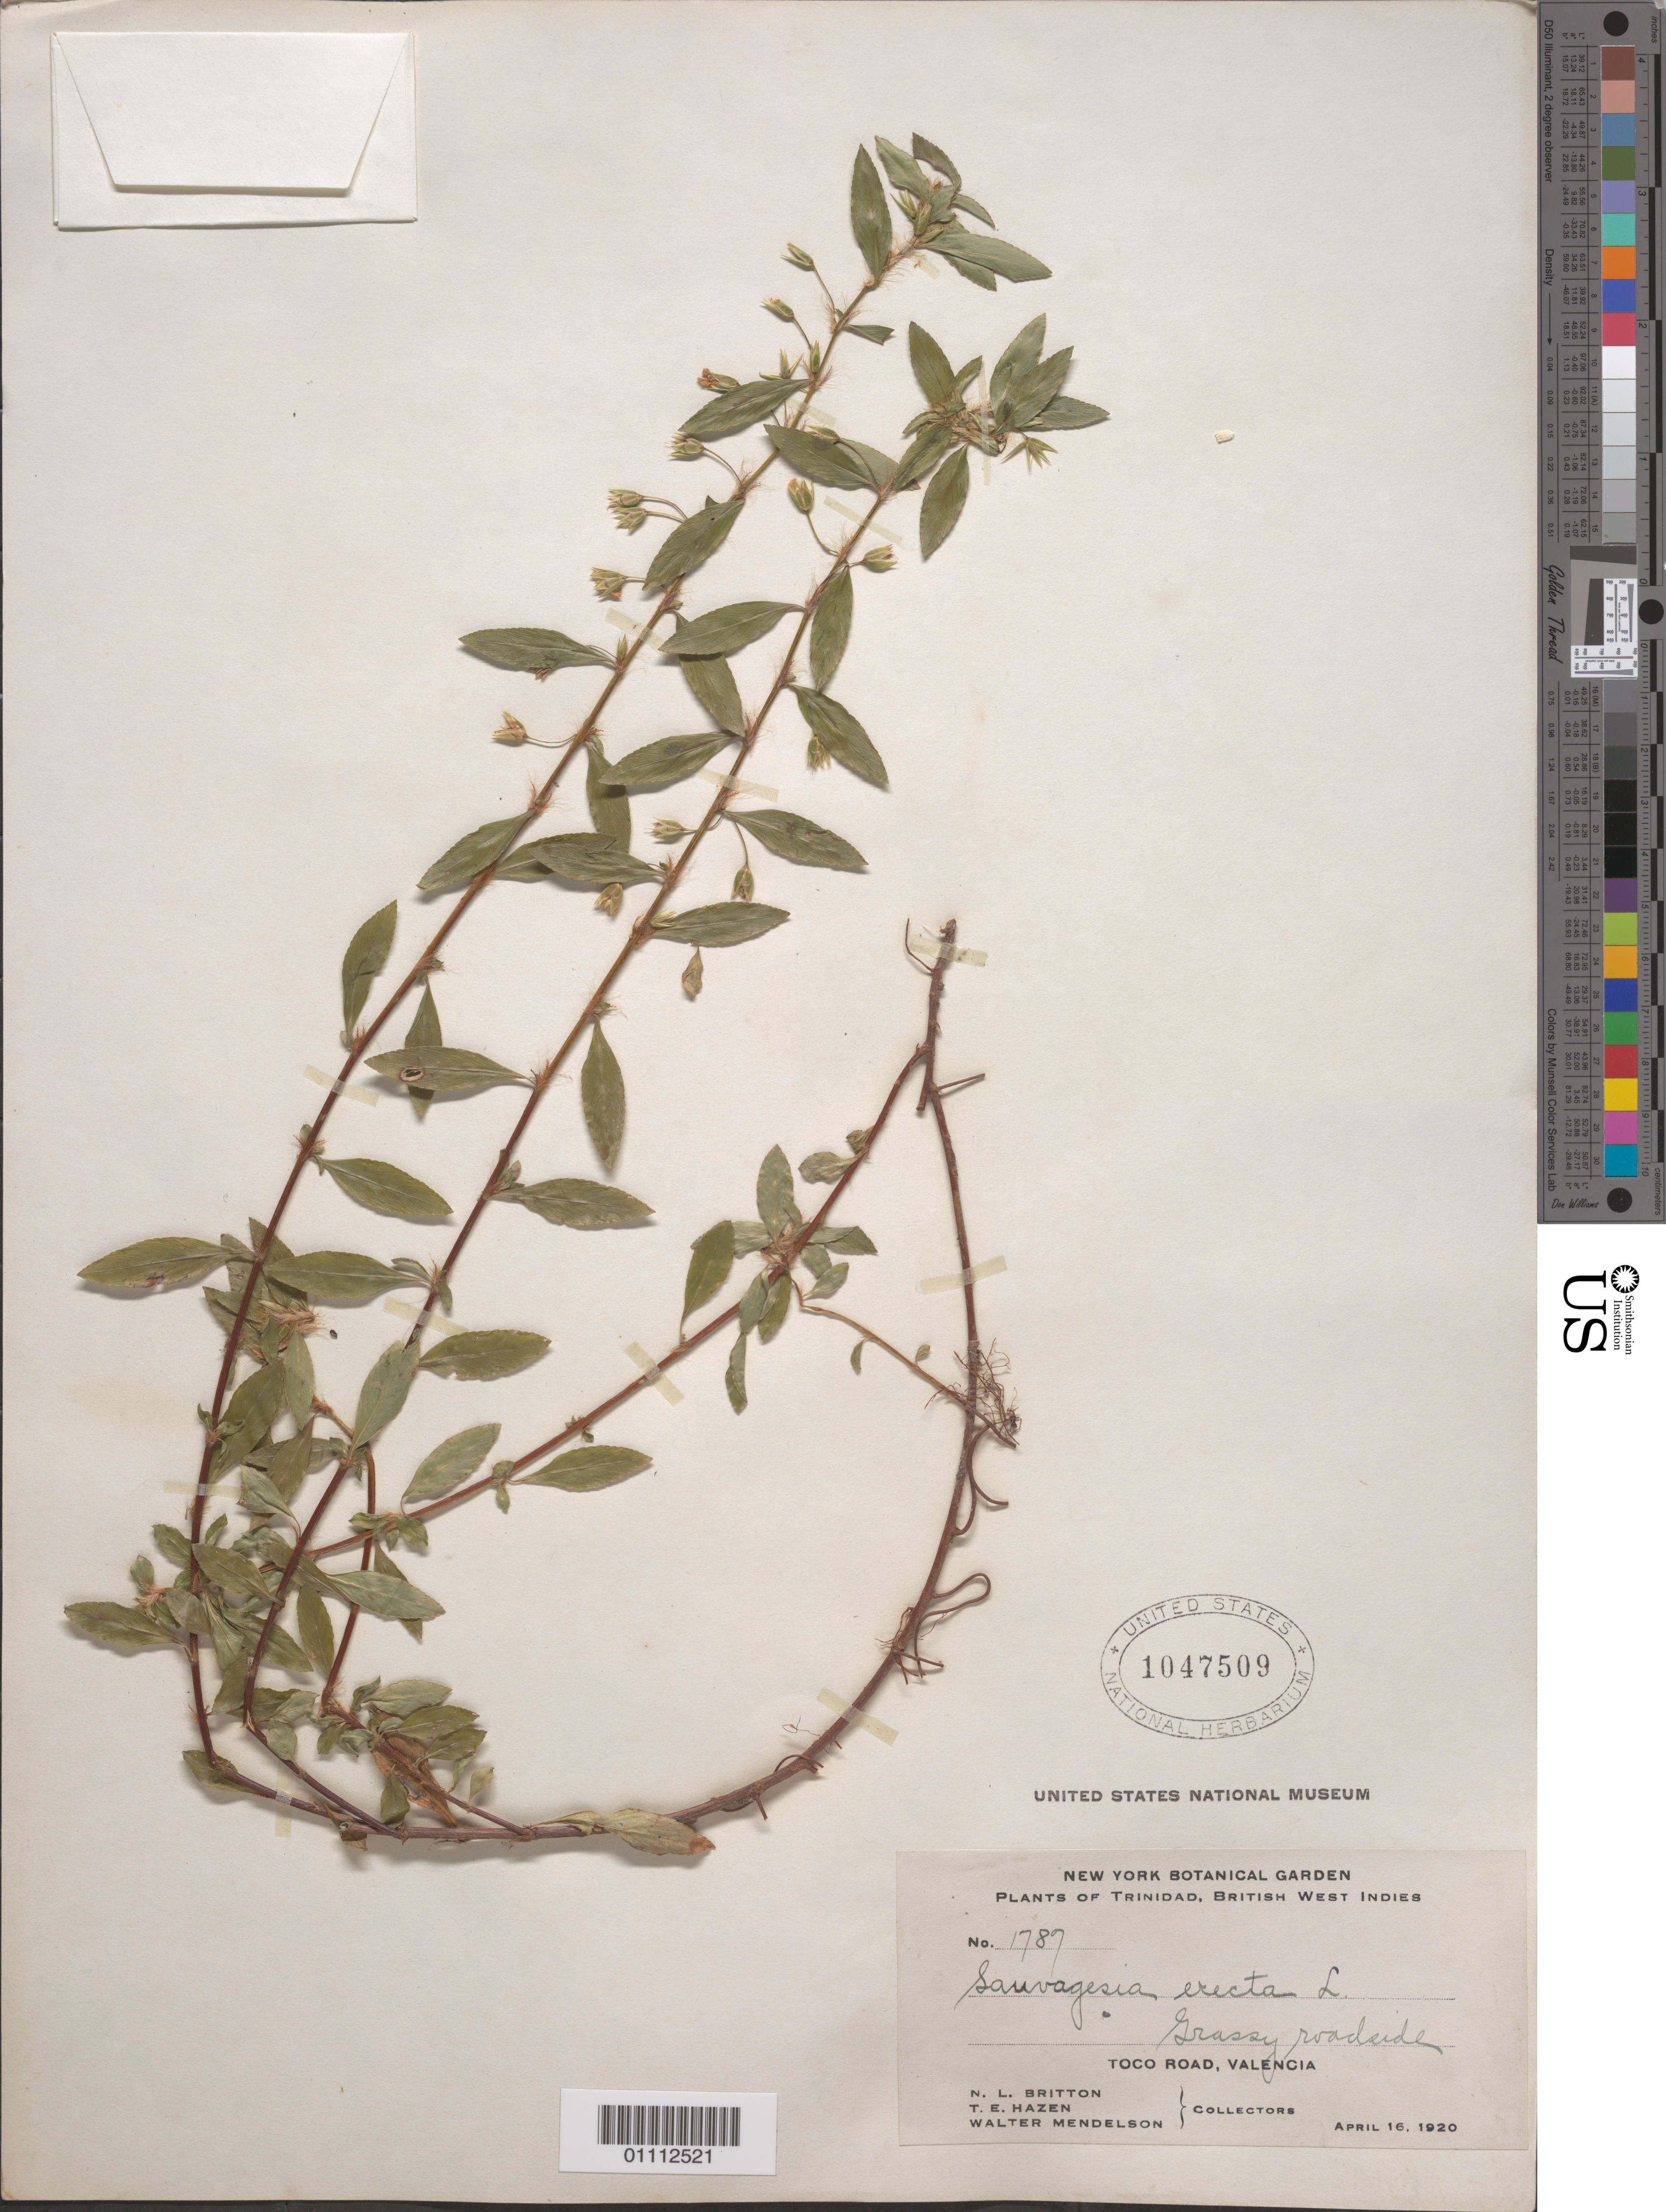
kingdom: Plantae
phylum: Tracheophyta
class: Magnoliopsida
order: Malpighiales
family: Ochnaceae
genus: Sauvagesia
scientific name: Sauvagesia erecta subsp. erecta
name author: L.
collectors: N. Britton, T. E. Hazen & W. Mendelson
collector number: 1789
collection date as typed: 16 Apr 1920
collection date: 1920-04-16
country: Trinidad and Tobago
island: Trinidad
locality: Grassy roadside. Toco road, valencia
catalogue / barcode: US 1047509